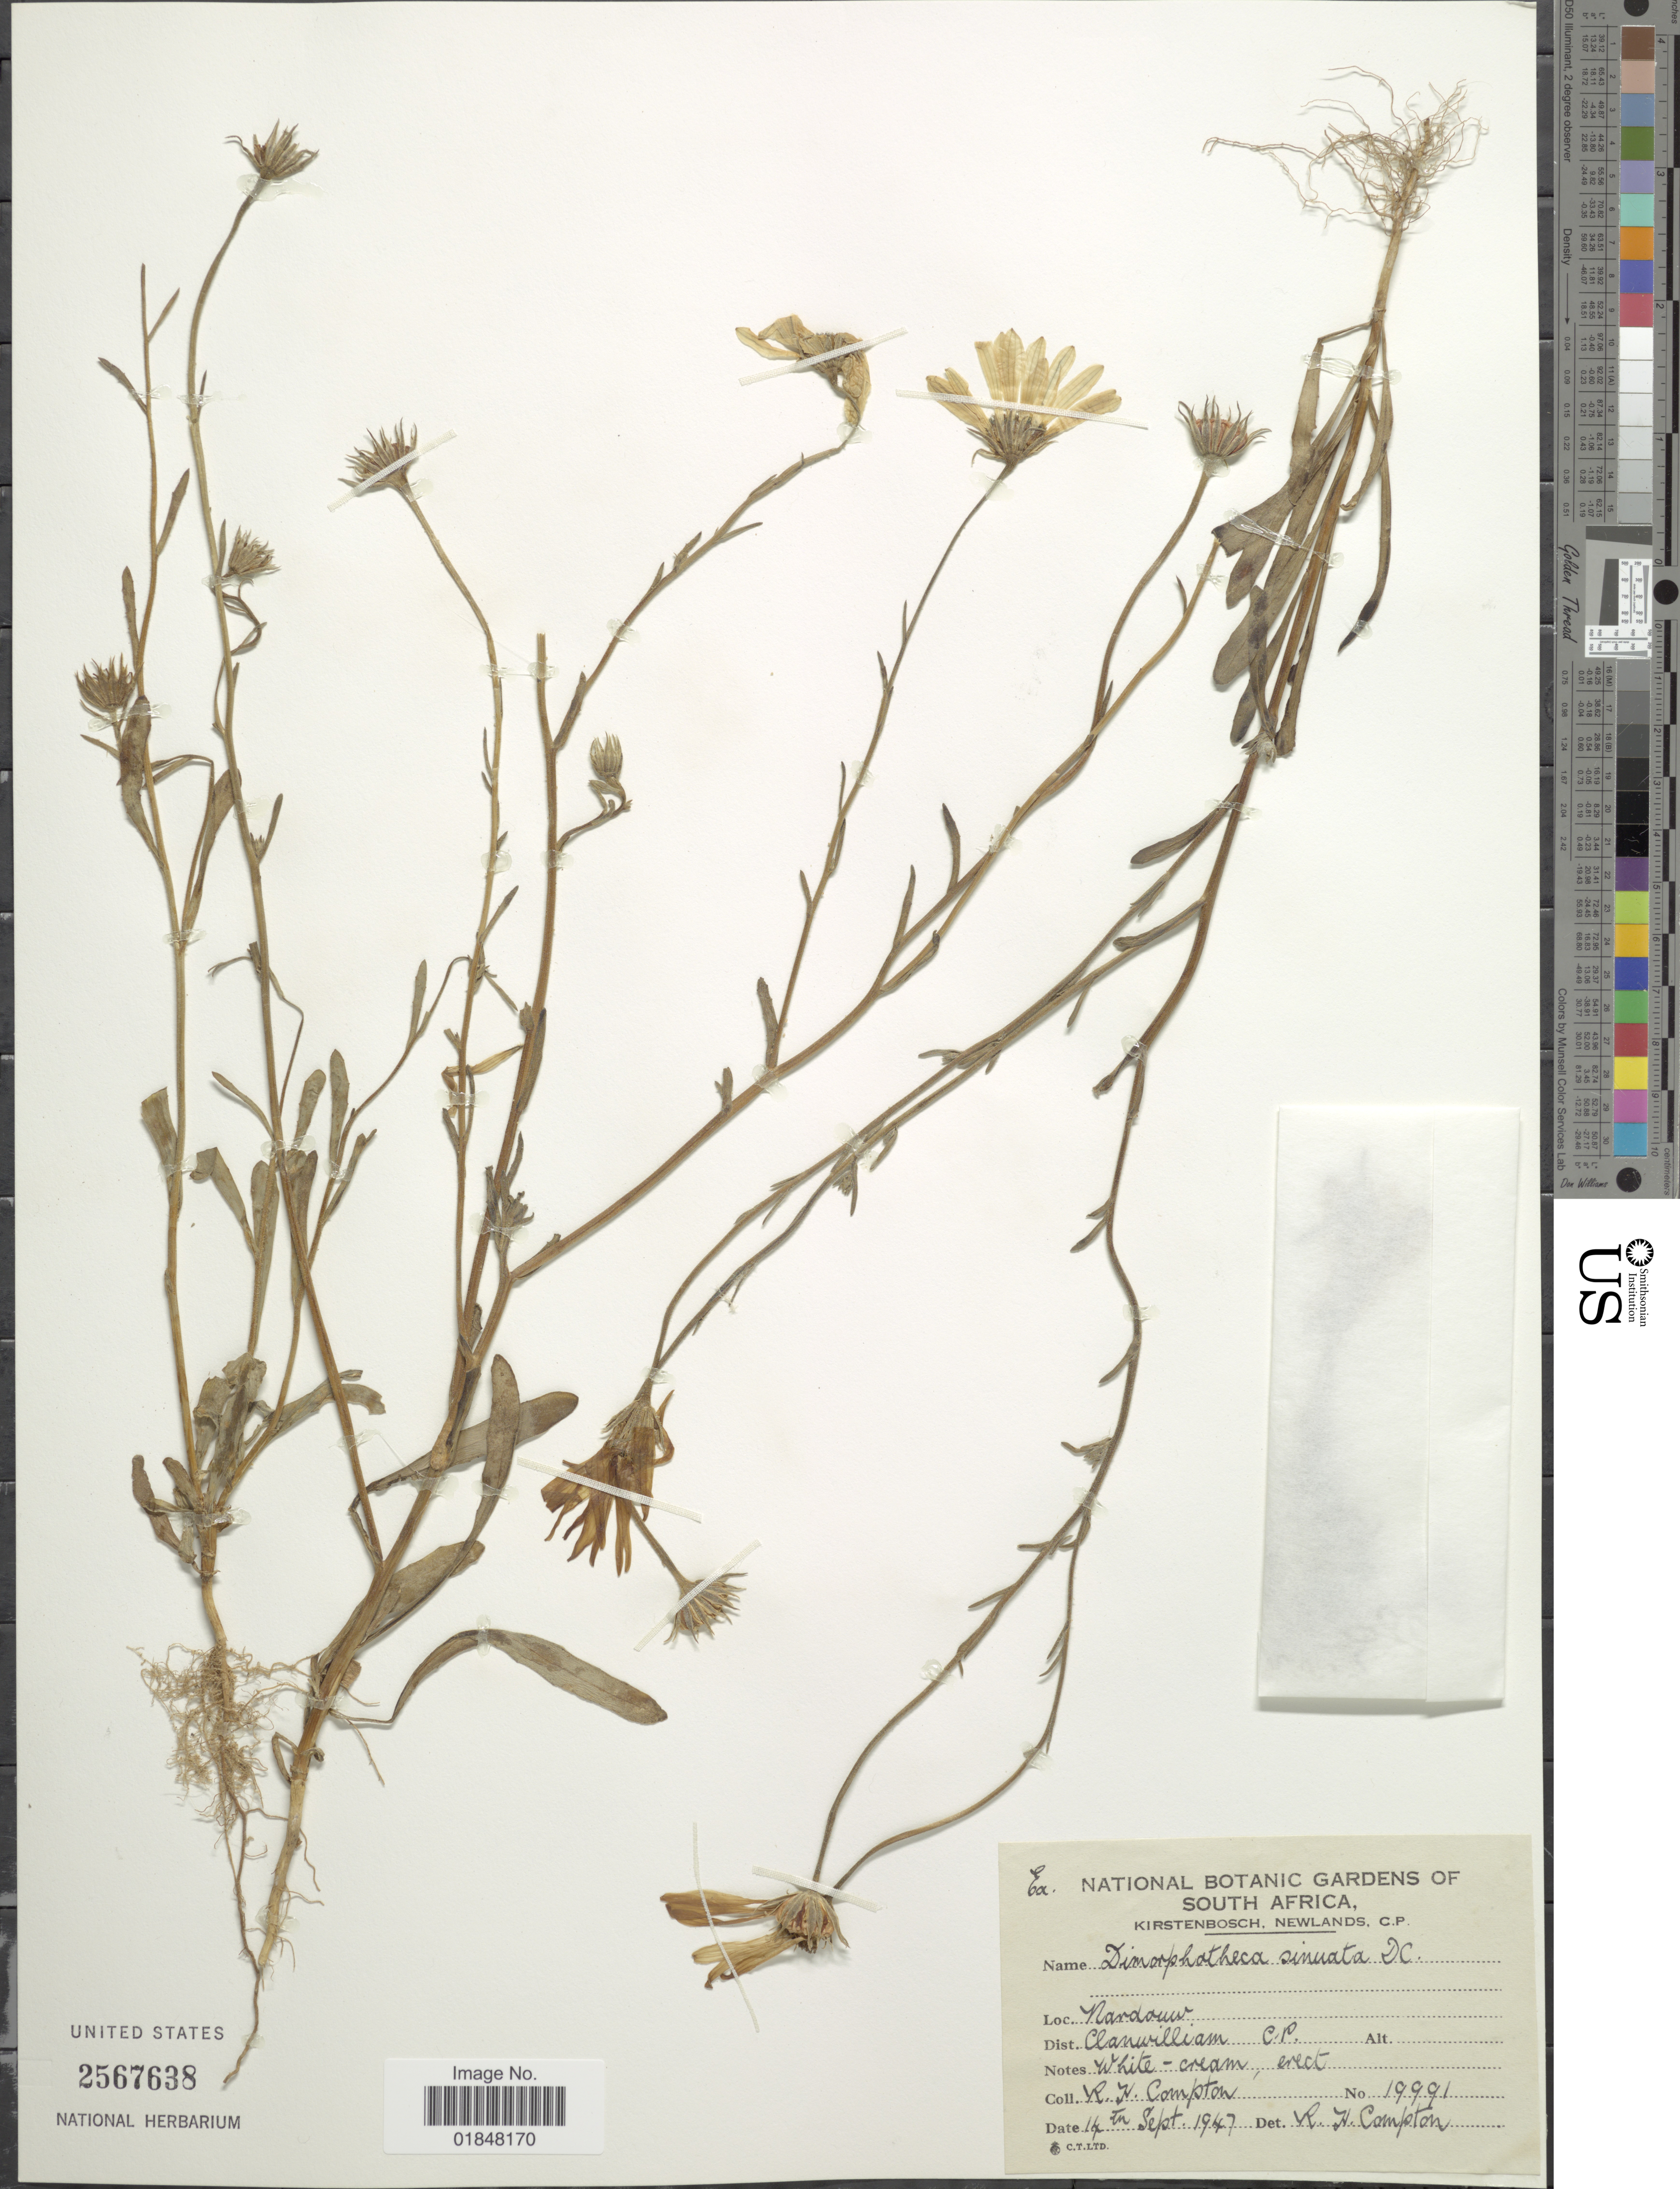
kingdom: Plantae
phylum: Tracheophyta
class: Magnoliopsida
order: Asterales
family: Asteraceae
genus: Dimorphotheca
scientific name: Dimorphotheca sinuata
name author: DC.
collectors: R. H. Compton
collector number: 19991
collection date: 1947-09-14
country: South Africa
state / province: Western Cape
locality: Nardouw, Dist. Clanwilliam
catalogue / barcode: US 2567638